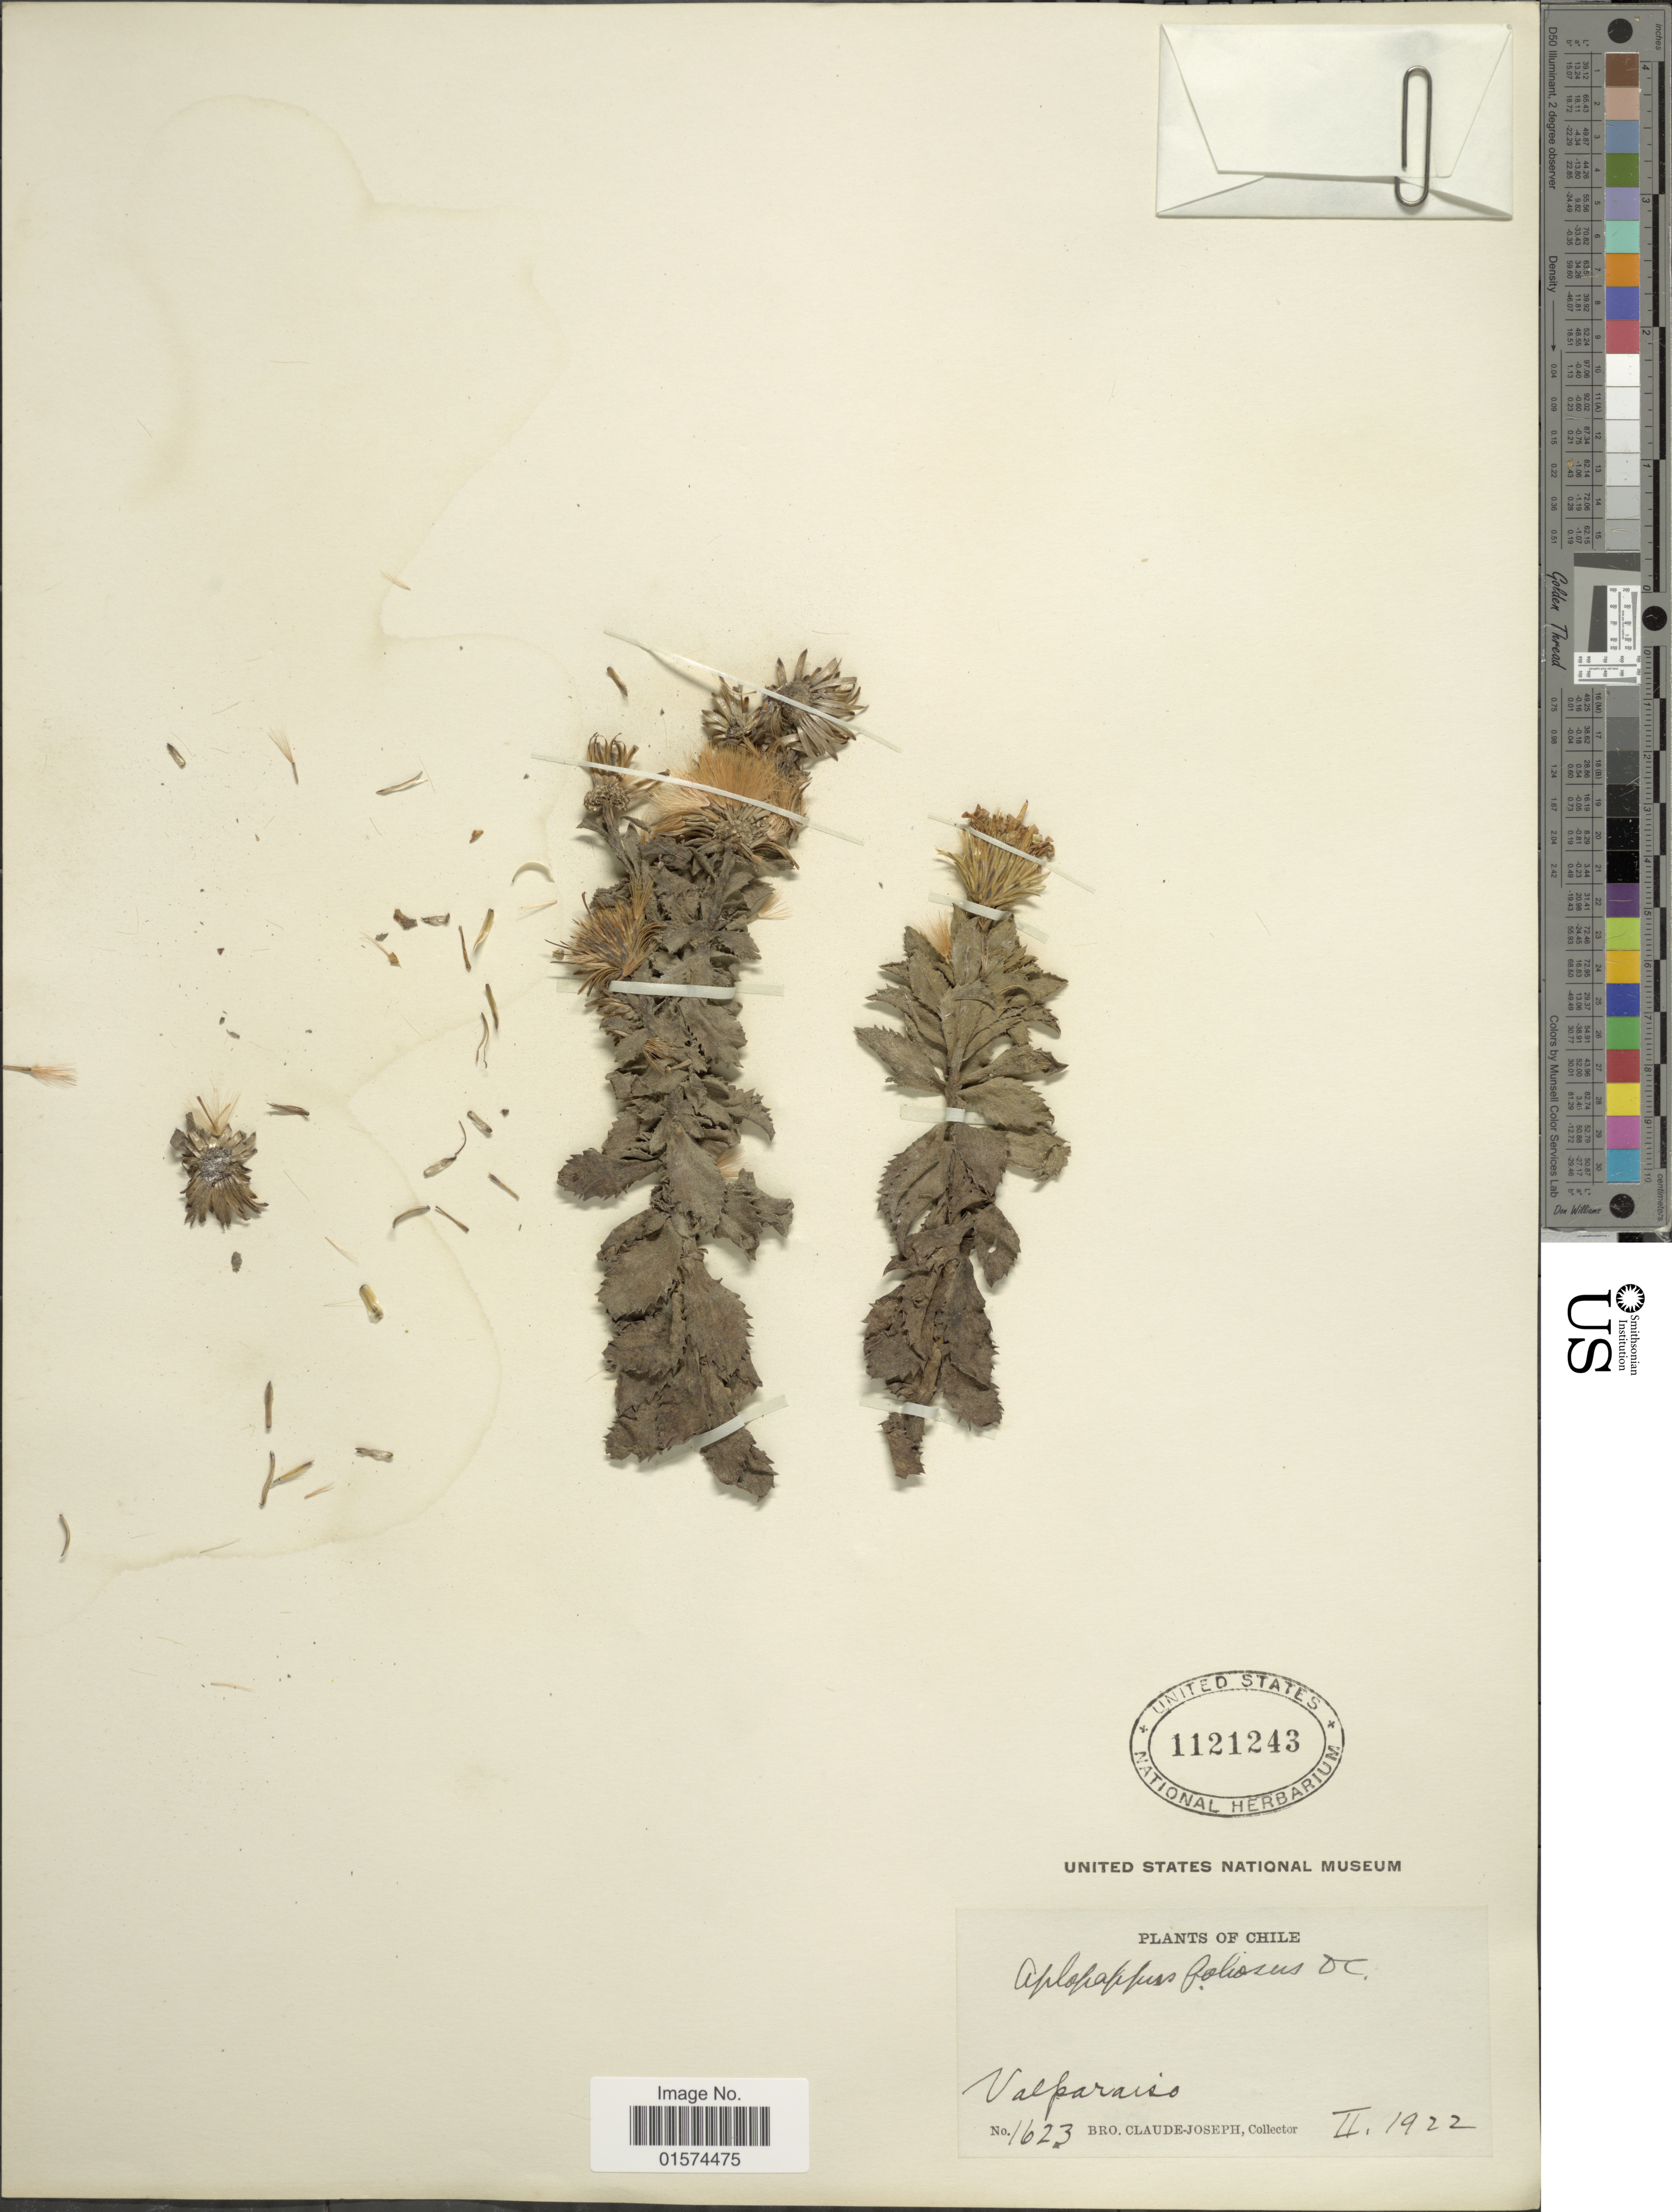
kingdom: Plantae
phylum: Tracheophyta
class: Magnoliopsida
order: Asterales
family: Asteraceae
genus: Haplopappus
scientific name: Haplopappus foliosus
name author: DC.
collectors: Bro. Claude-Joseph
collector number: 1623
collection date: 1922-02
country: Chile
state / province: Valparaíso (V)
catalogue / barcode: US 1121243